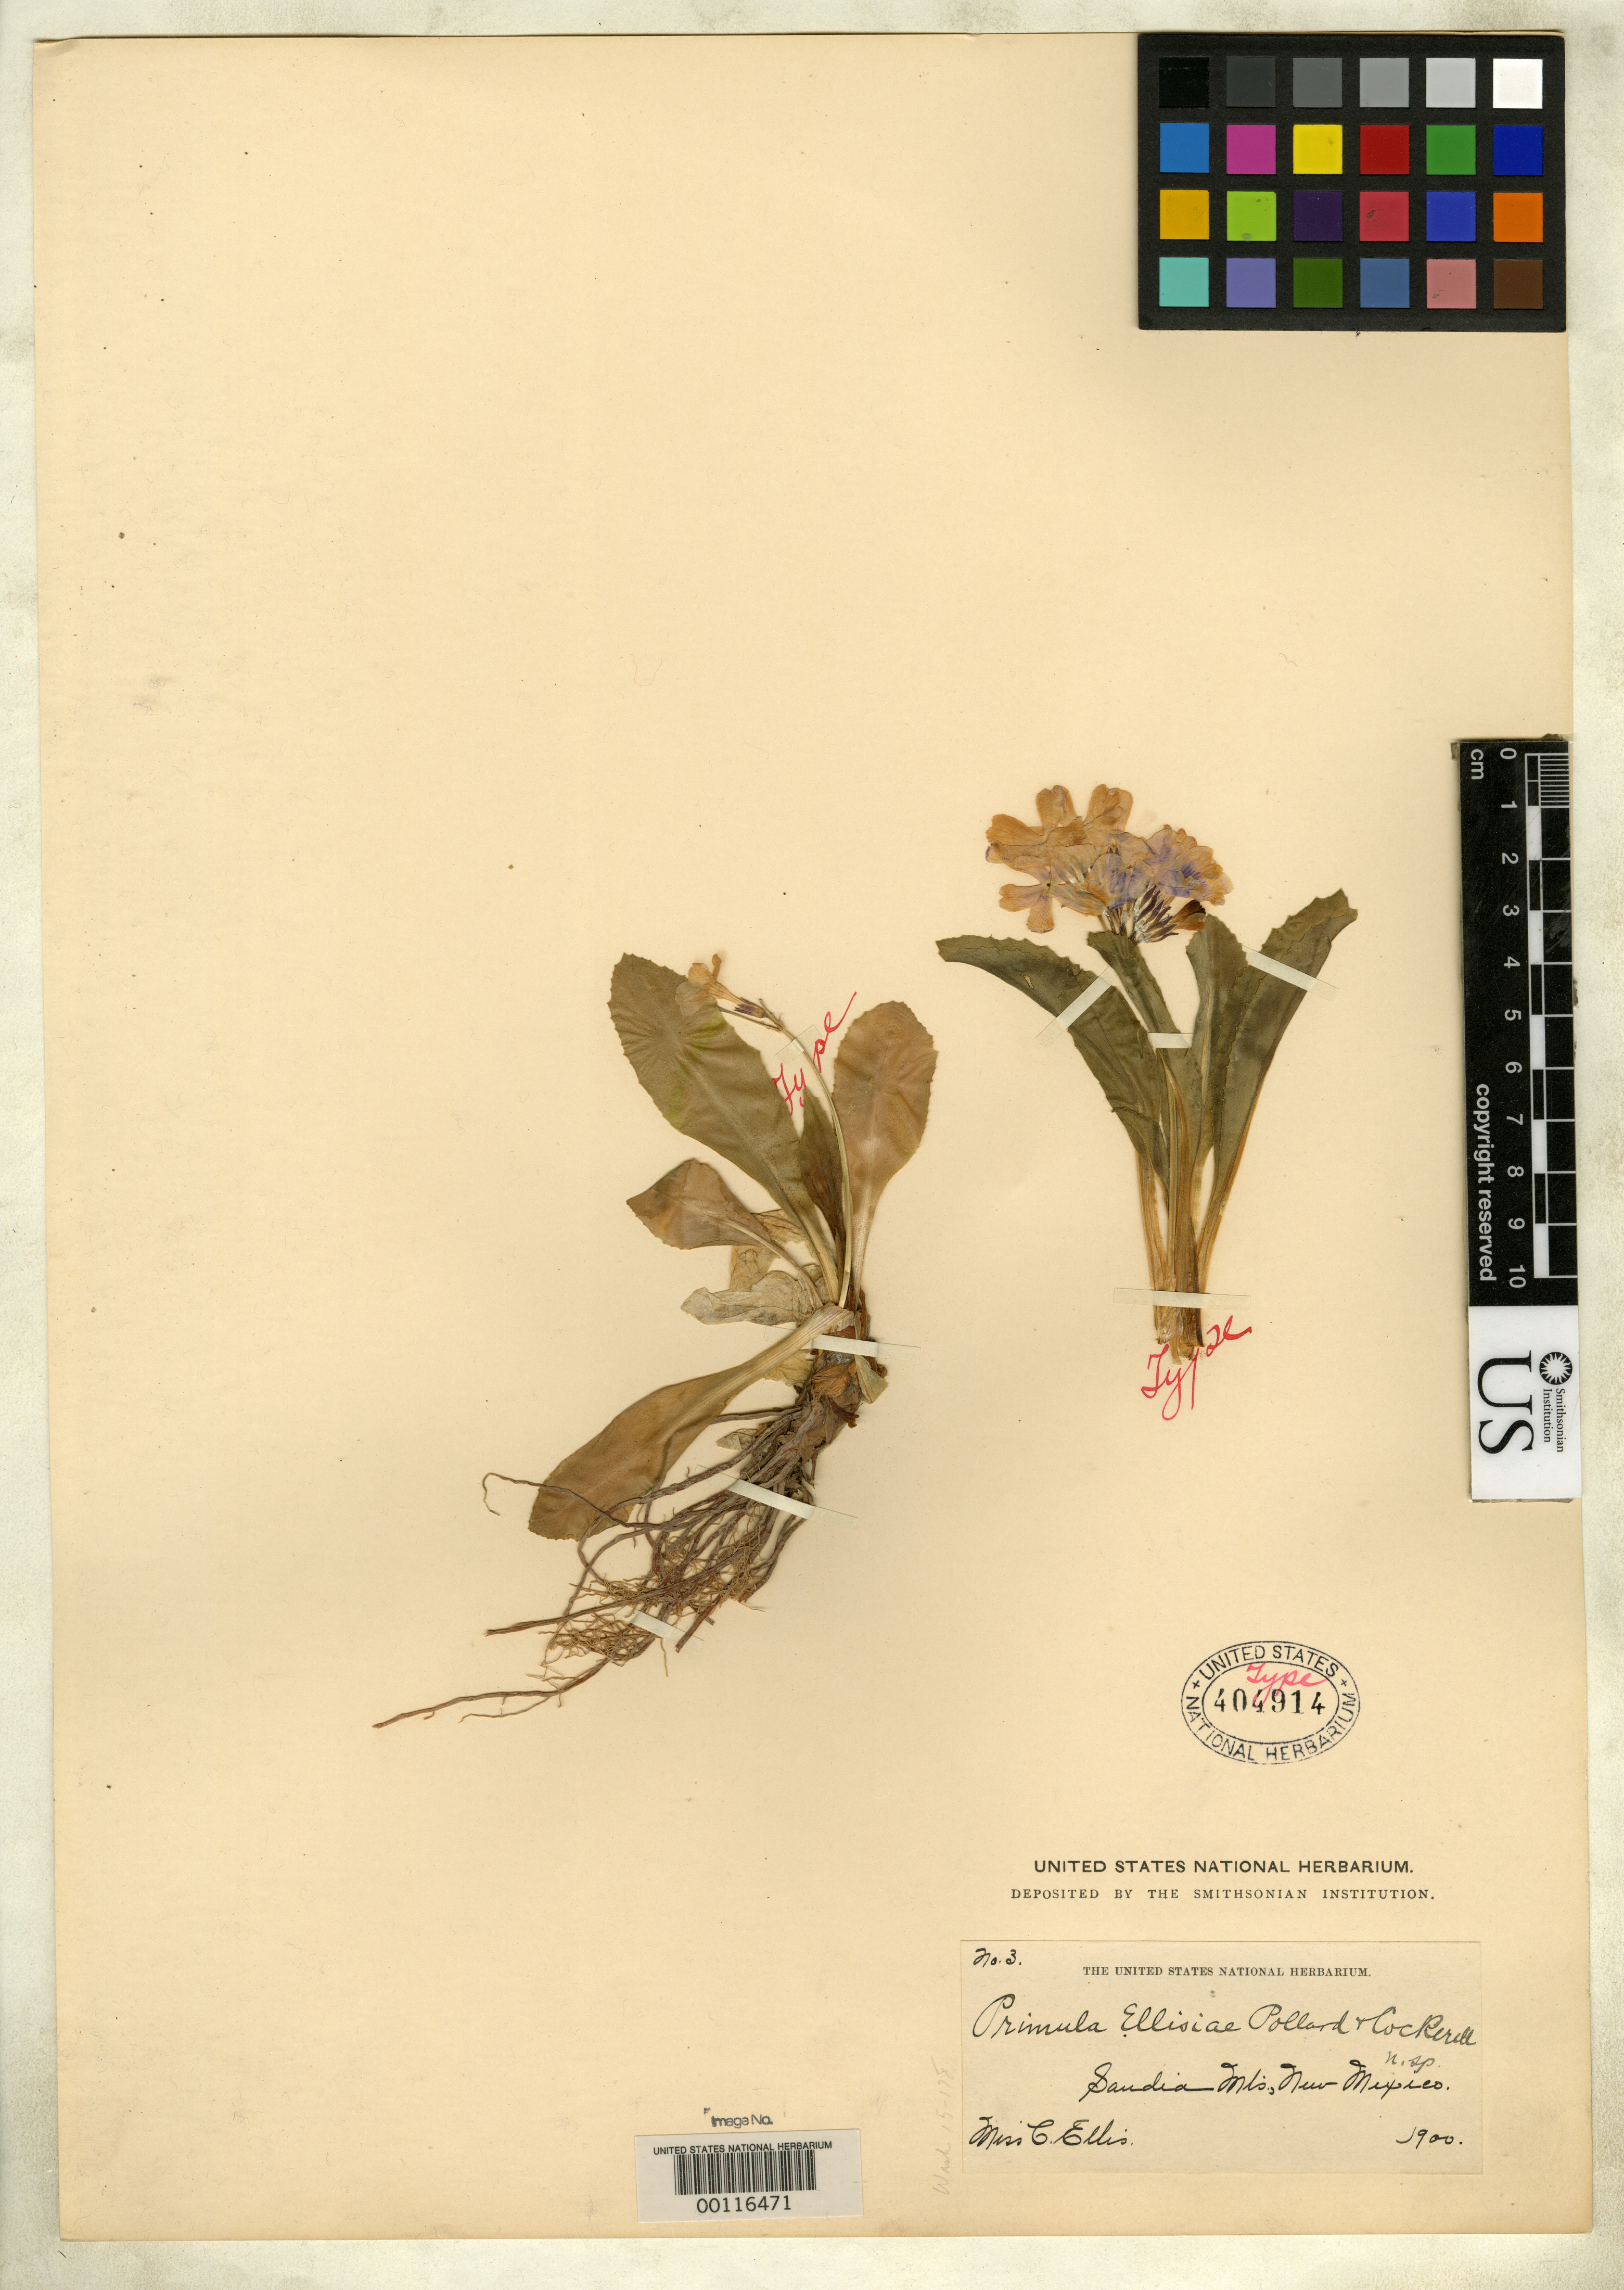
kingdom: Plantae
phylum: Tracheophyta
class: Magnoliopsida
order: Ericales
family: Primulaceae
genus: Primula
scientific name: Primula ellisiae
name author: Pollard & Cockerell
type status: Holotype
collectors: C. C. Ellis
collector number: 3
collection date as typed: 1900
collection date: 1900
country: United States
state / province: New Mexico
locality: Sandia Mountains.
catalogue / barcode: US 404914